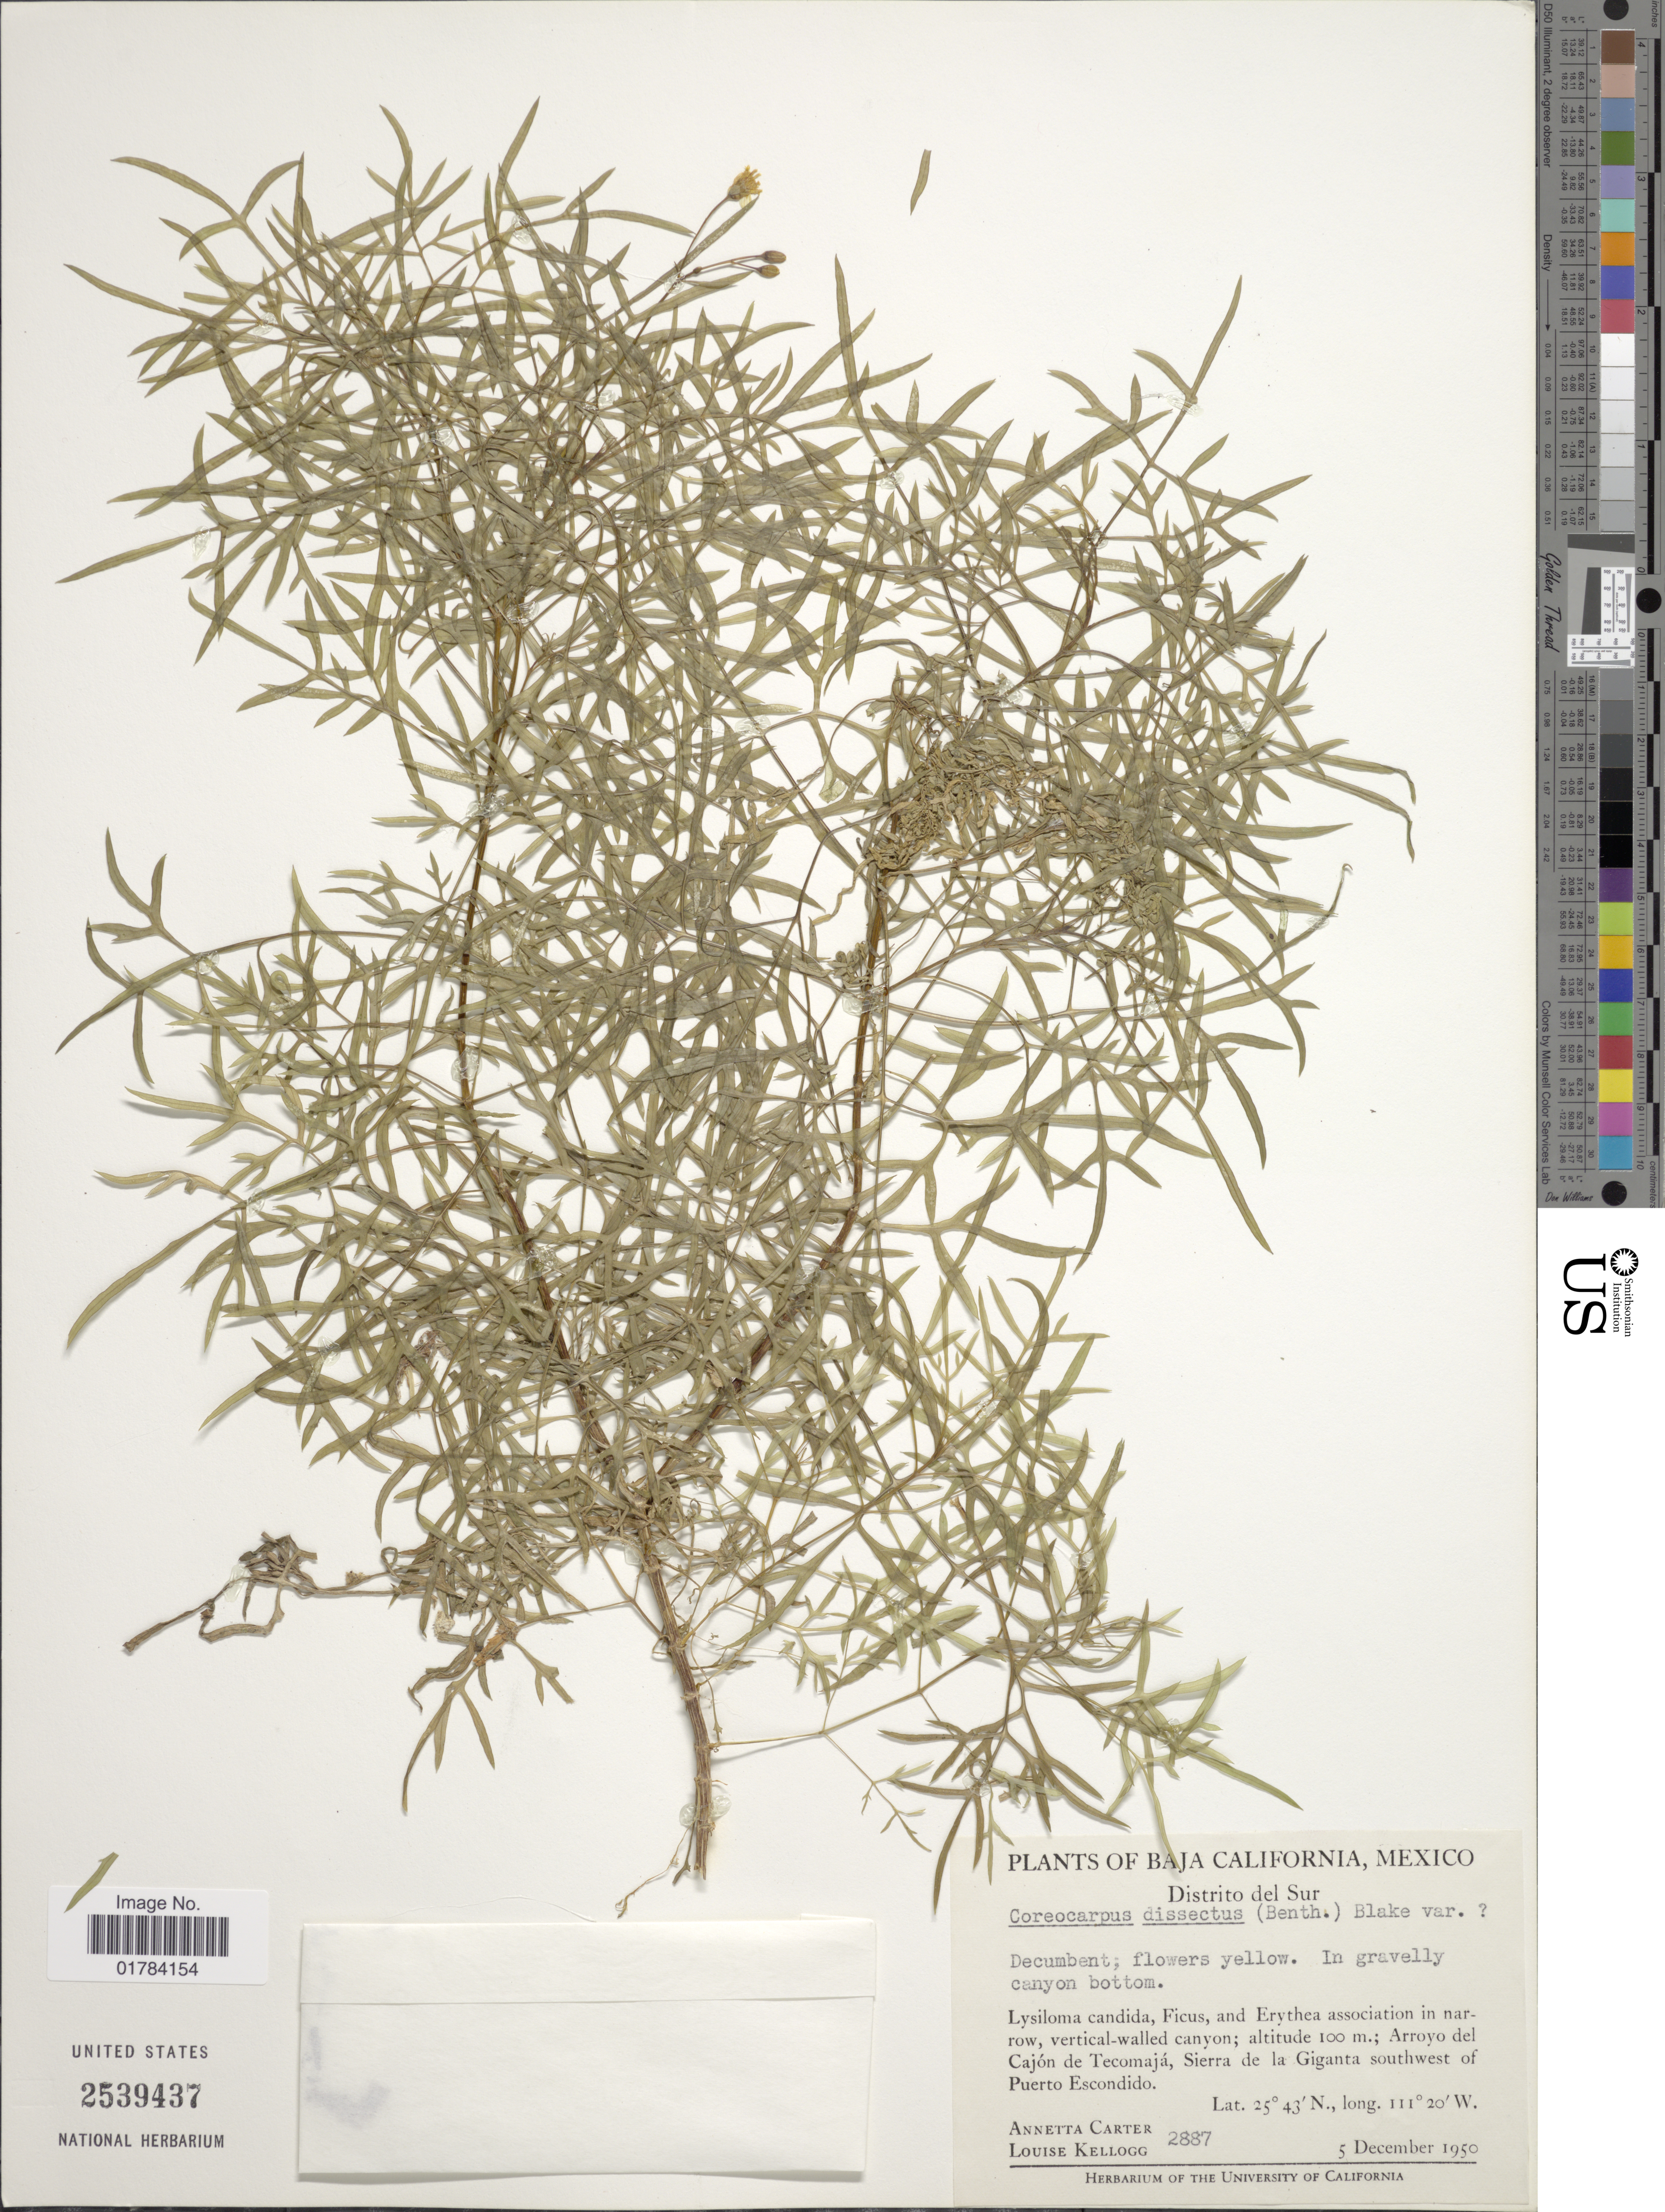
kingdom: Plantae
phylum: Tracheophyta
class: Magnoliopsida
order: Asterales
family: Asteraceae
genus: Coreocarpus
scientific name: Coreocarpus dissectus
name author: (Benth.) S.F. Blake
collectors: A. Carter & L. Kellogg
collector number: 2887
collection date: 1950-12-05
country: Mexico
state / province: Baja California Sur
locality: Distrito del Sur, Arroyo del Cajon de Tecomaja, Sierra de la Giganta southwest of Puerto Escondido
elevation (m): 100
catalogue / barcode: US 2539437